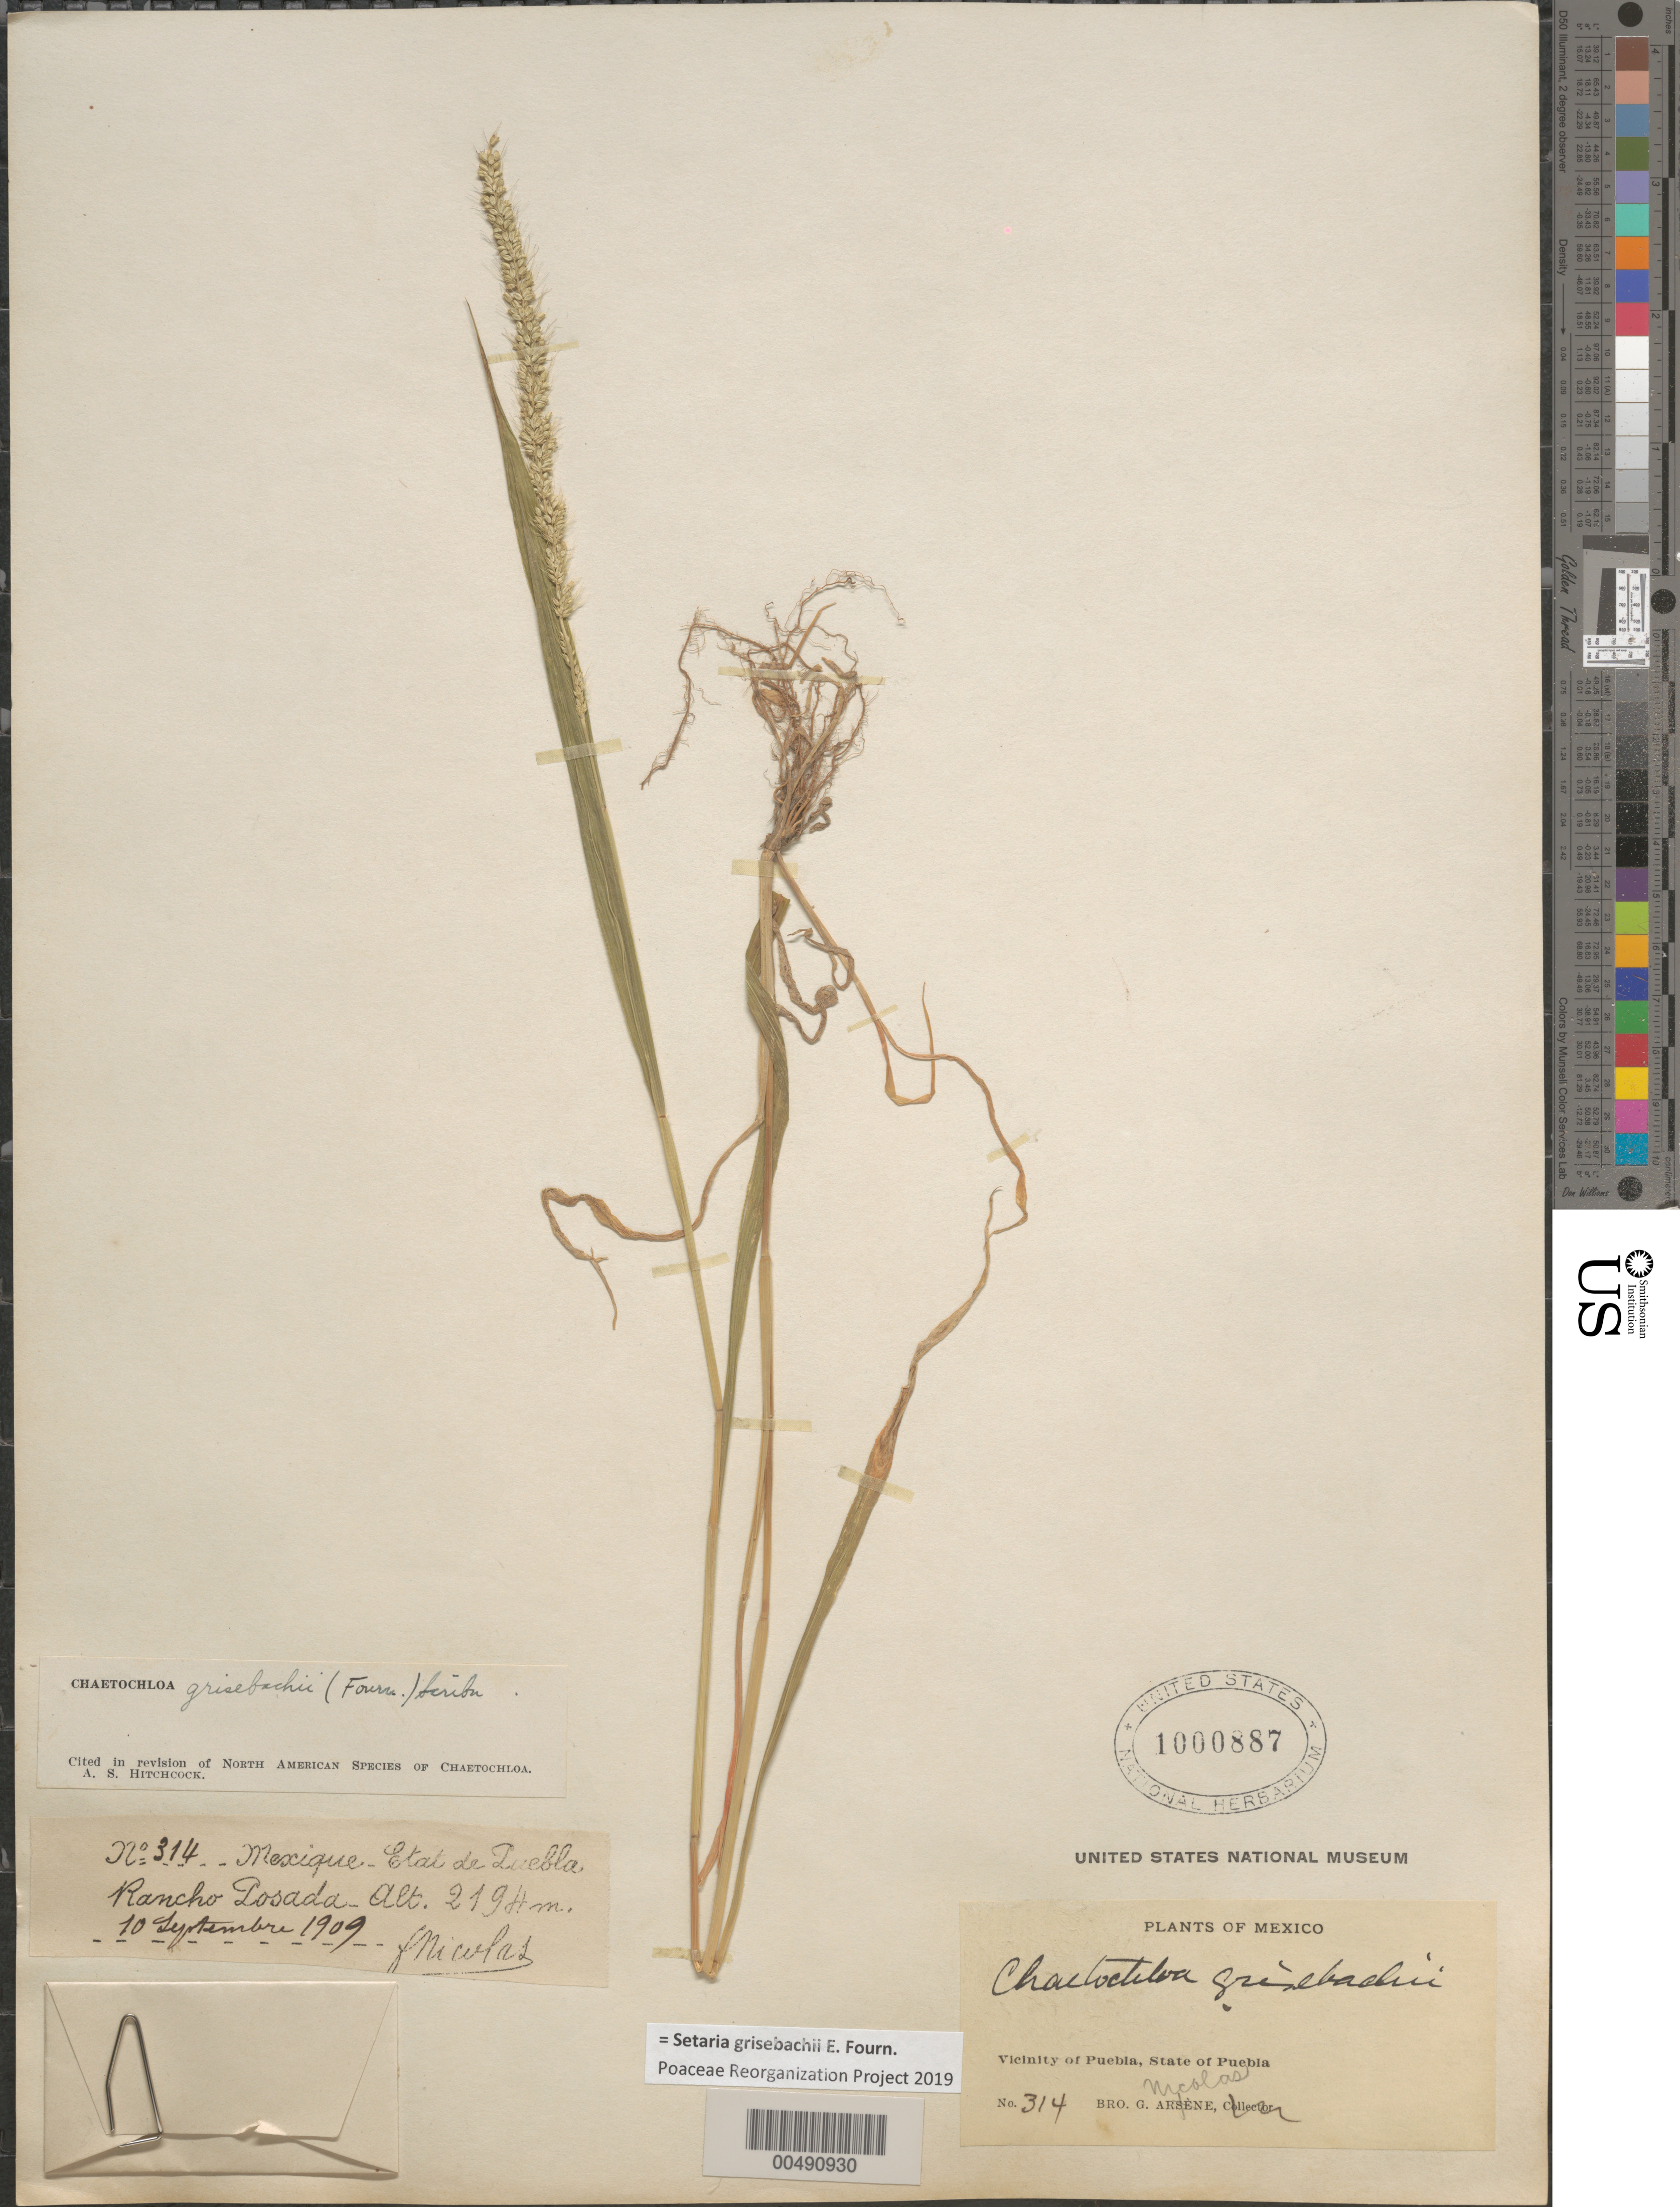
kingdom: Plantae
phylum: Tracheophyta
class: Liliopsida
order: Poales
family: Poaceae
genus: Setaria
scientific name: Setaria grisebachii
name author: E. Fourn.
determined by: Poaceae Reorganization Project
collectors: B. Nicolas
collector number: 314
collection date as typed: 10 Sep 1909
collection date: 1909-09-10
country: Mexico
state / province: Puebla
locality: Rancho Posada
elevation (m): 2194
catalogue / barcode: US 1000887